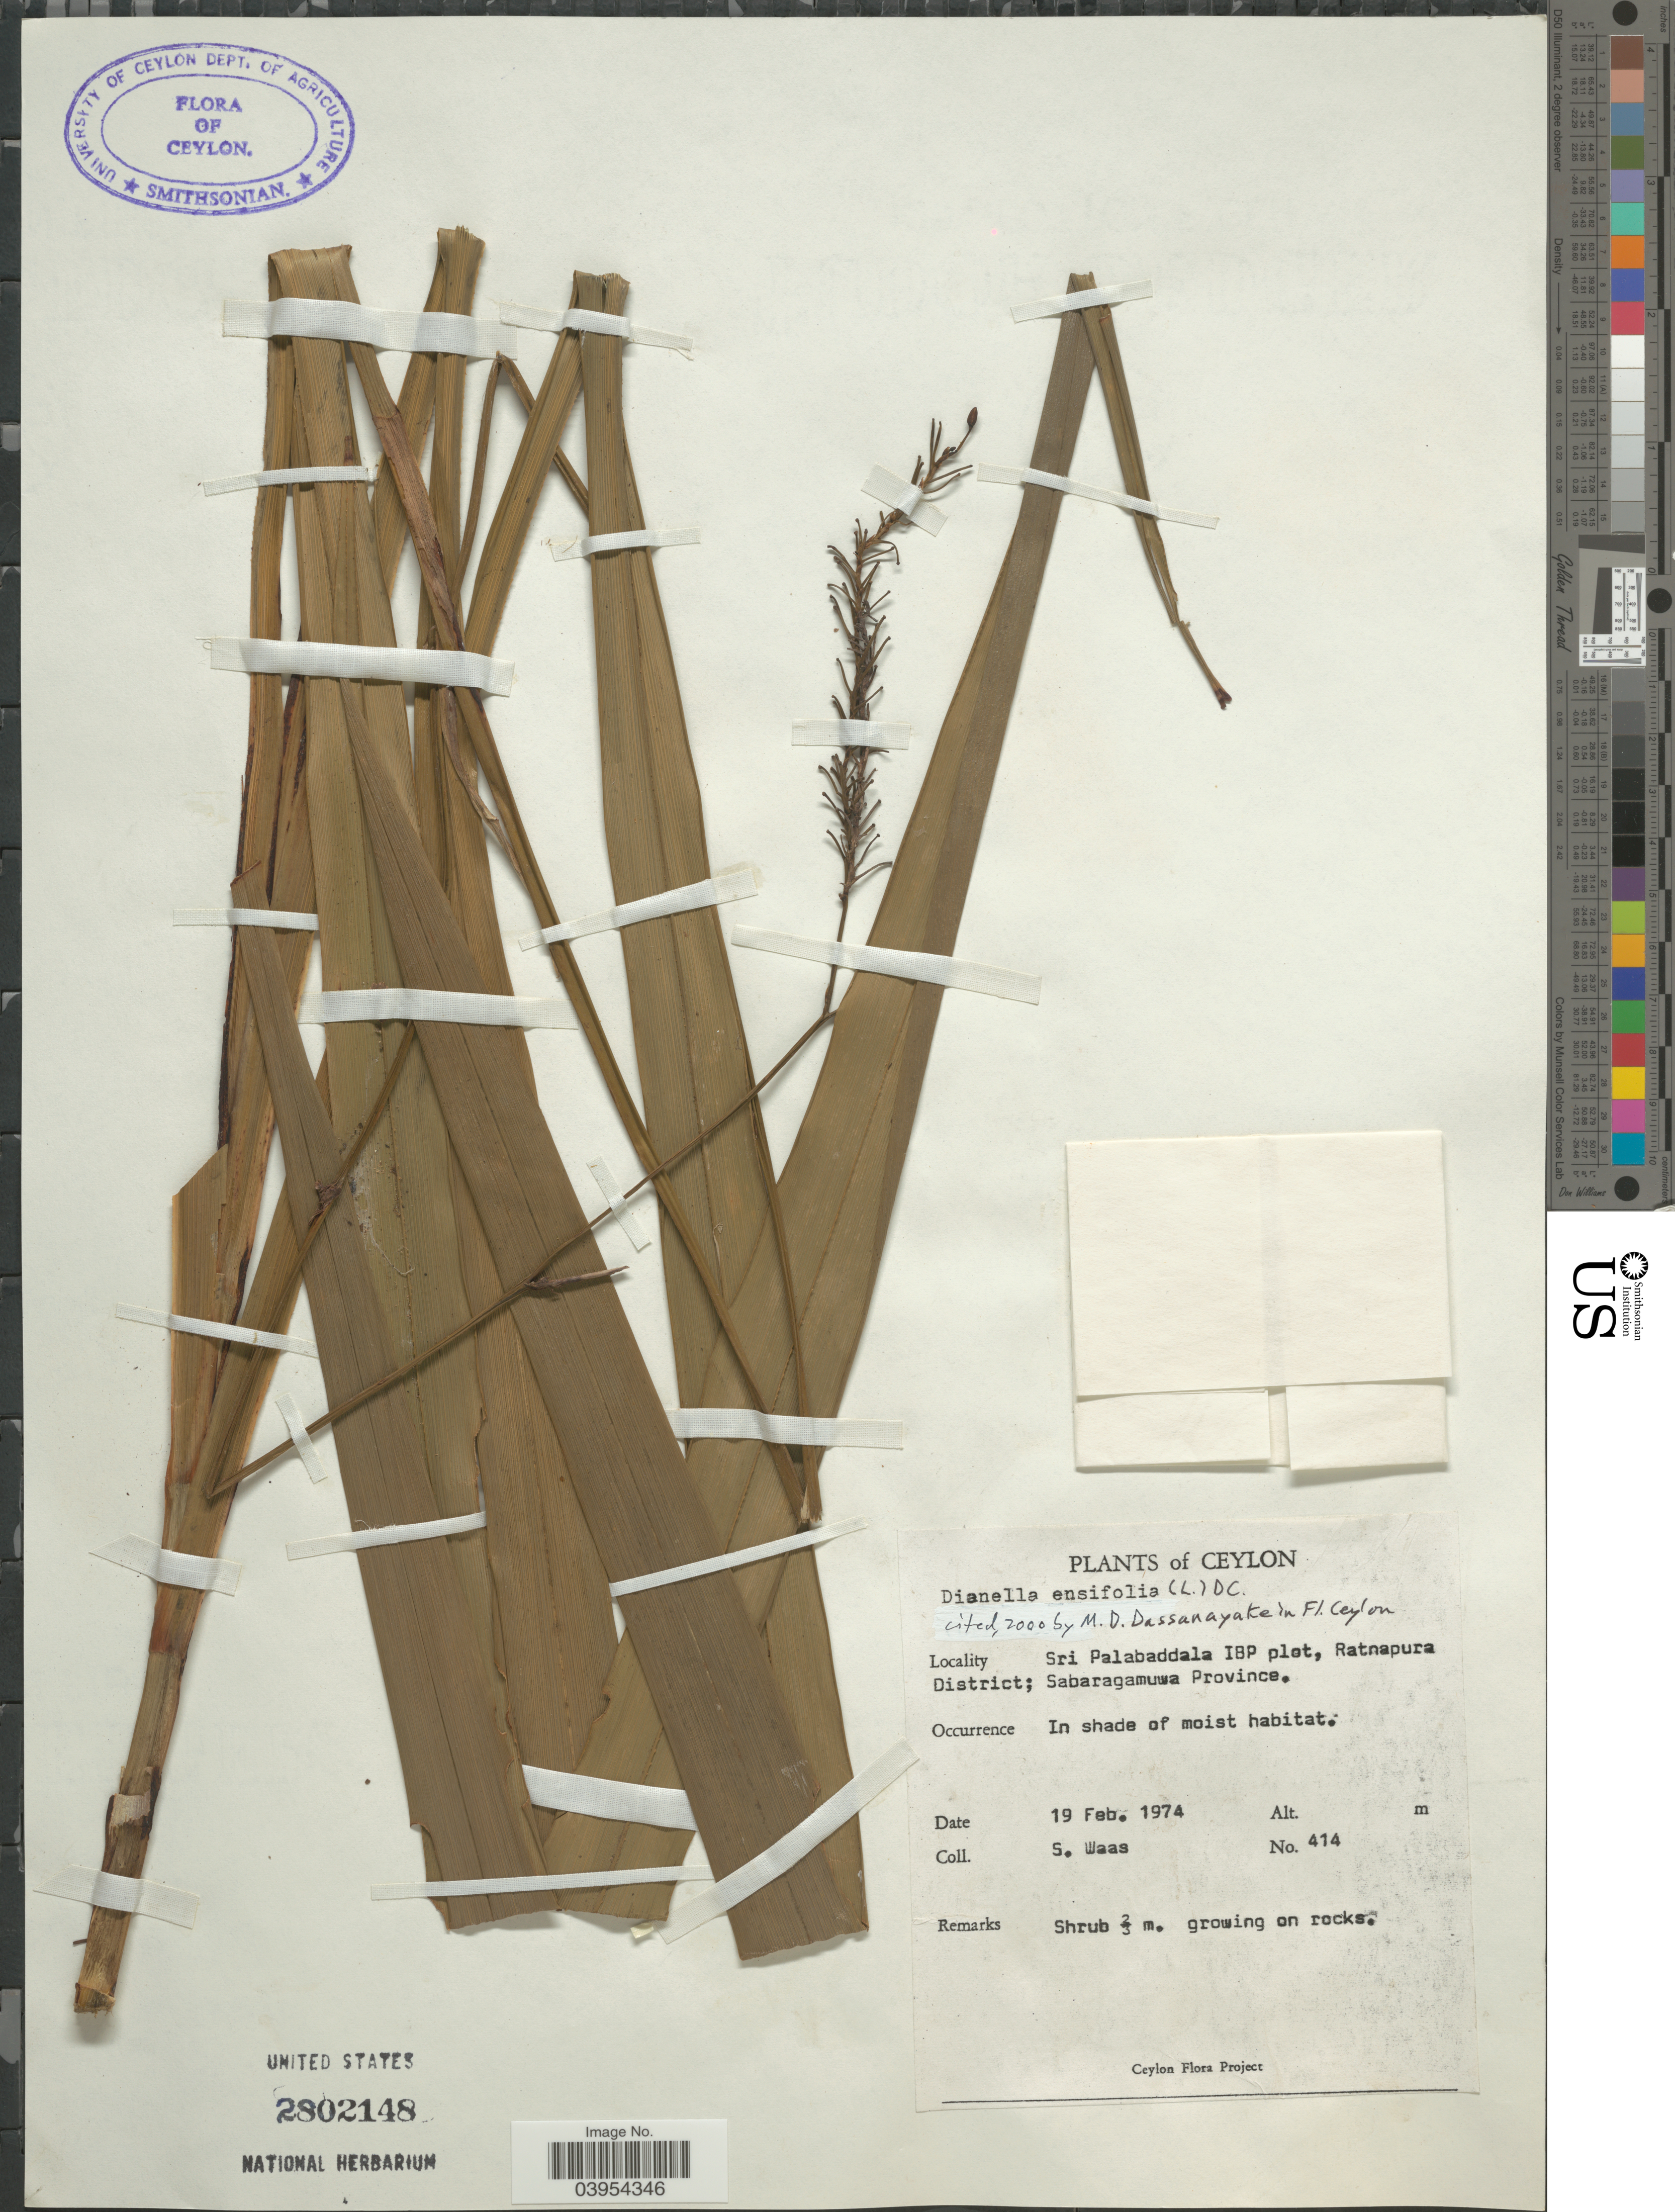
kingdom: Plantae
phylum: Tracheophyta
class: Liliopsida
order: Asparagales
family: Asphodelaceae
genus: Dianella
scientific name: Dianella ensifolia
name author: (L.) DC.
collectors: S. Waas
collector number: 414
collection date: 1974-02-19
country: Sri Lanka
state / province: Sabaragamuwa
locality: Ceylon. Sri Palabaddala IBP plot, Ratnapura District.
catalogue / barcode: US 2802148